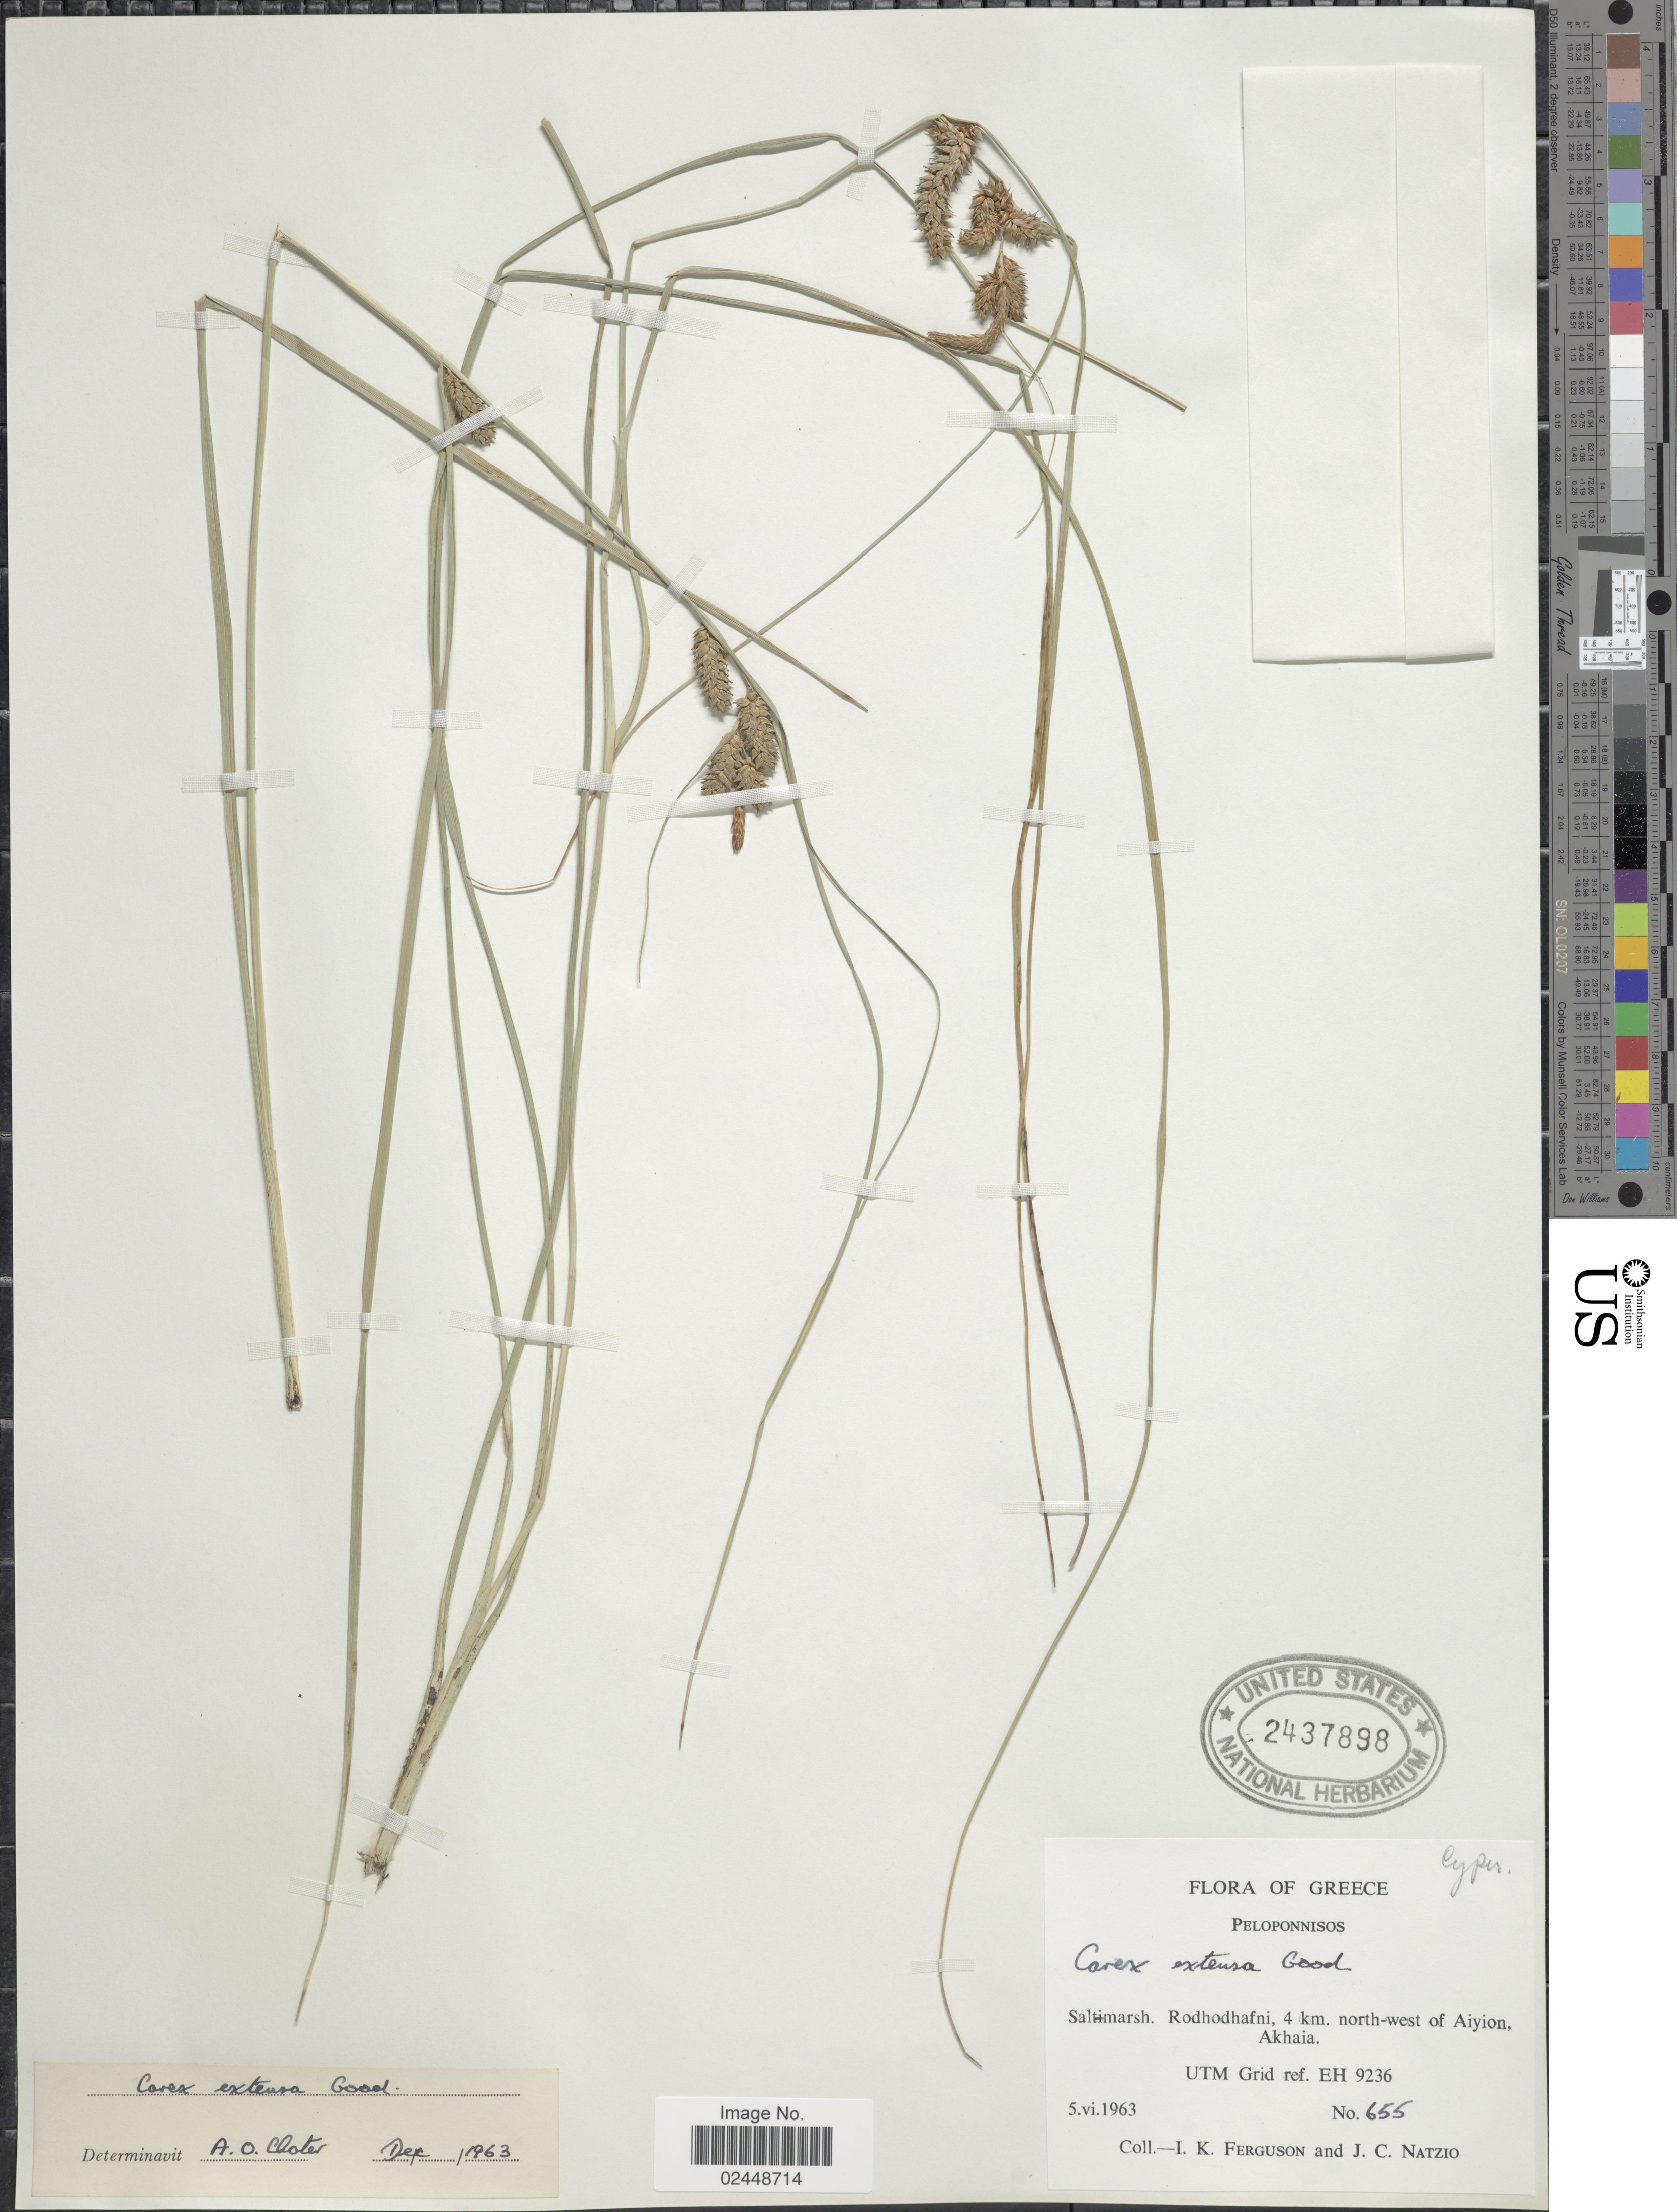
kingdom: Plantae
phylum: Tracheophyta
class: Liliopsida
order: Poales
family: Cyperaceae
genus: Carex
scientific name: Carex extensa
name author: Gooden.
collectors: I. K. Ferguson & J. Natzio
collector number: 655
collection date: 1963-06-05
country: Greece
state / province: Peloponnese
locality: Saltimarsh. Rodhodhafni, 4 km. north-west of Aiyion, Akhaia. UTM Grid ref. EH 9236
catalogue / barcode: US 2437898